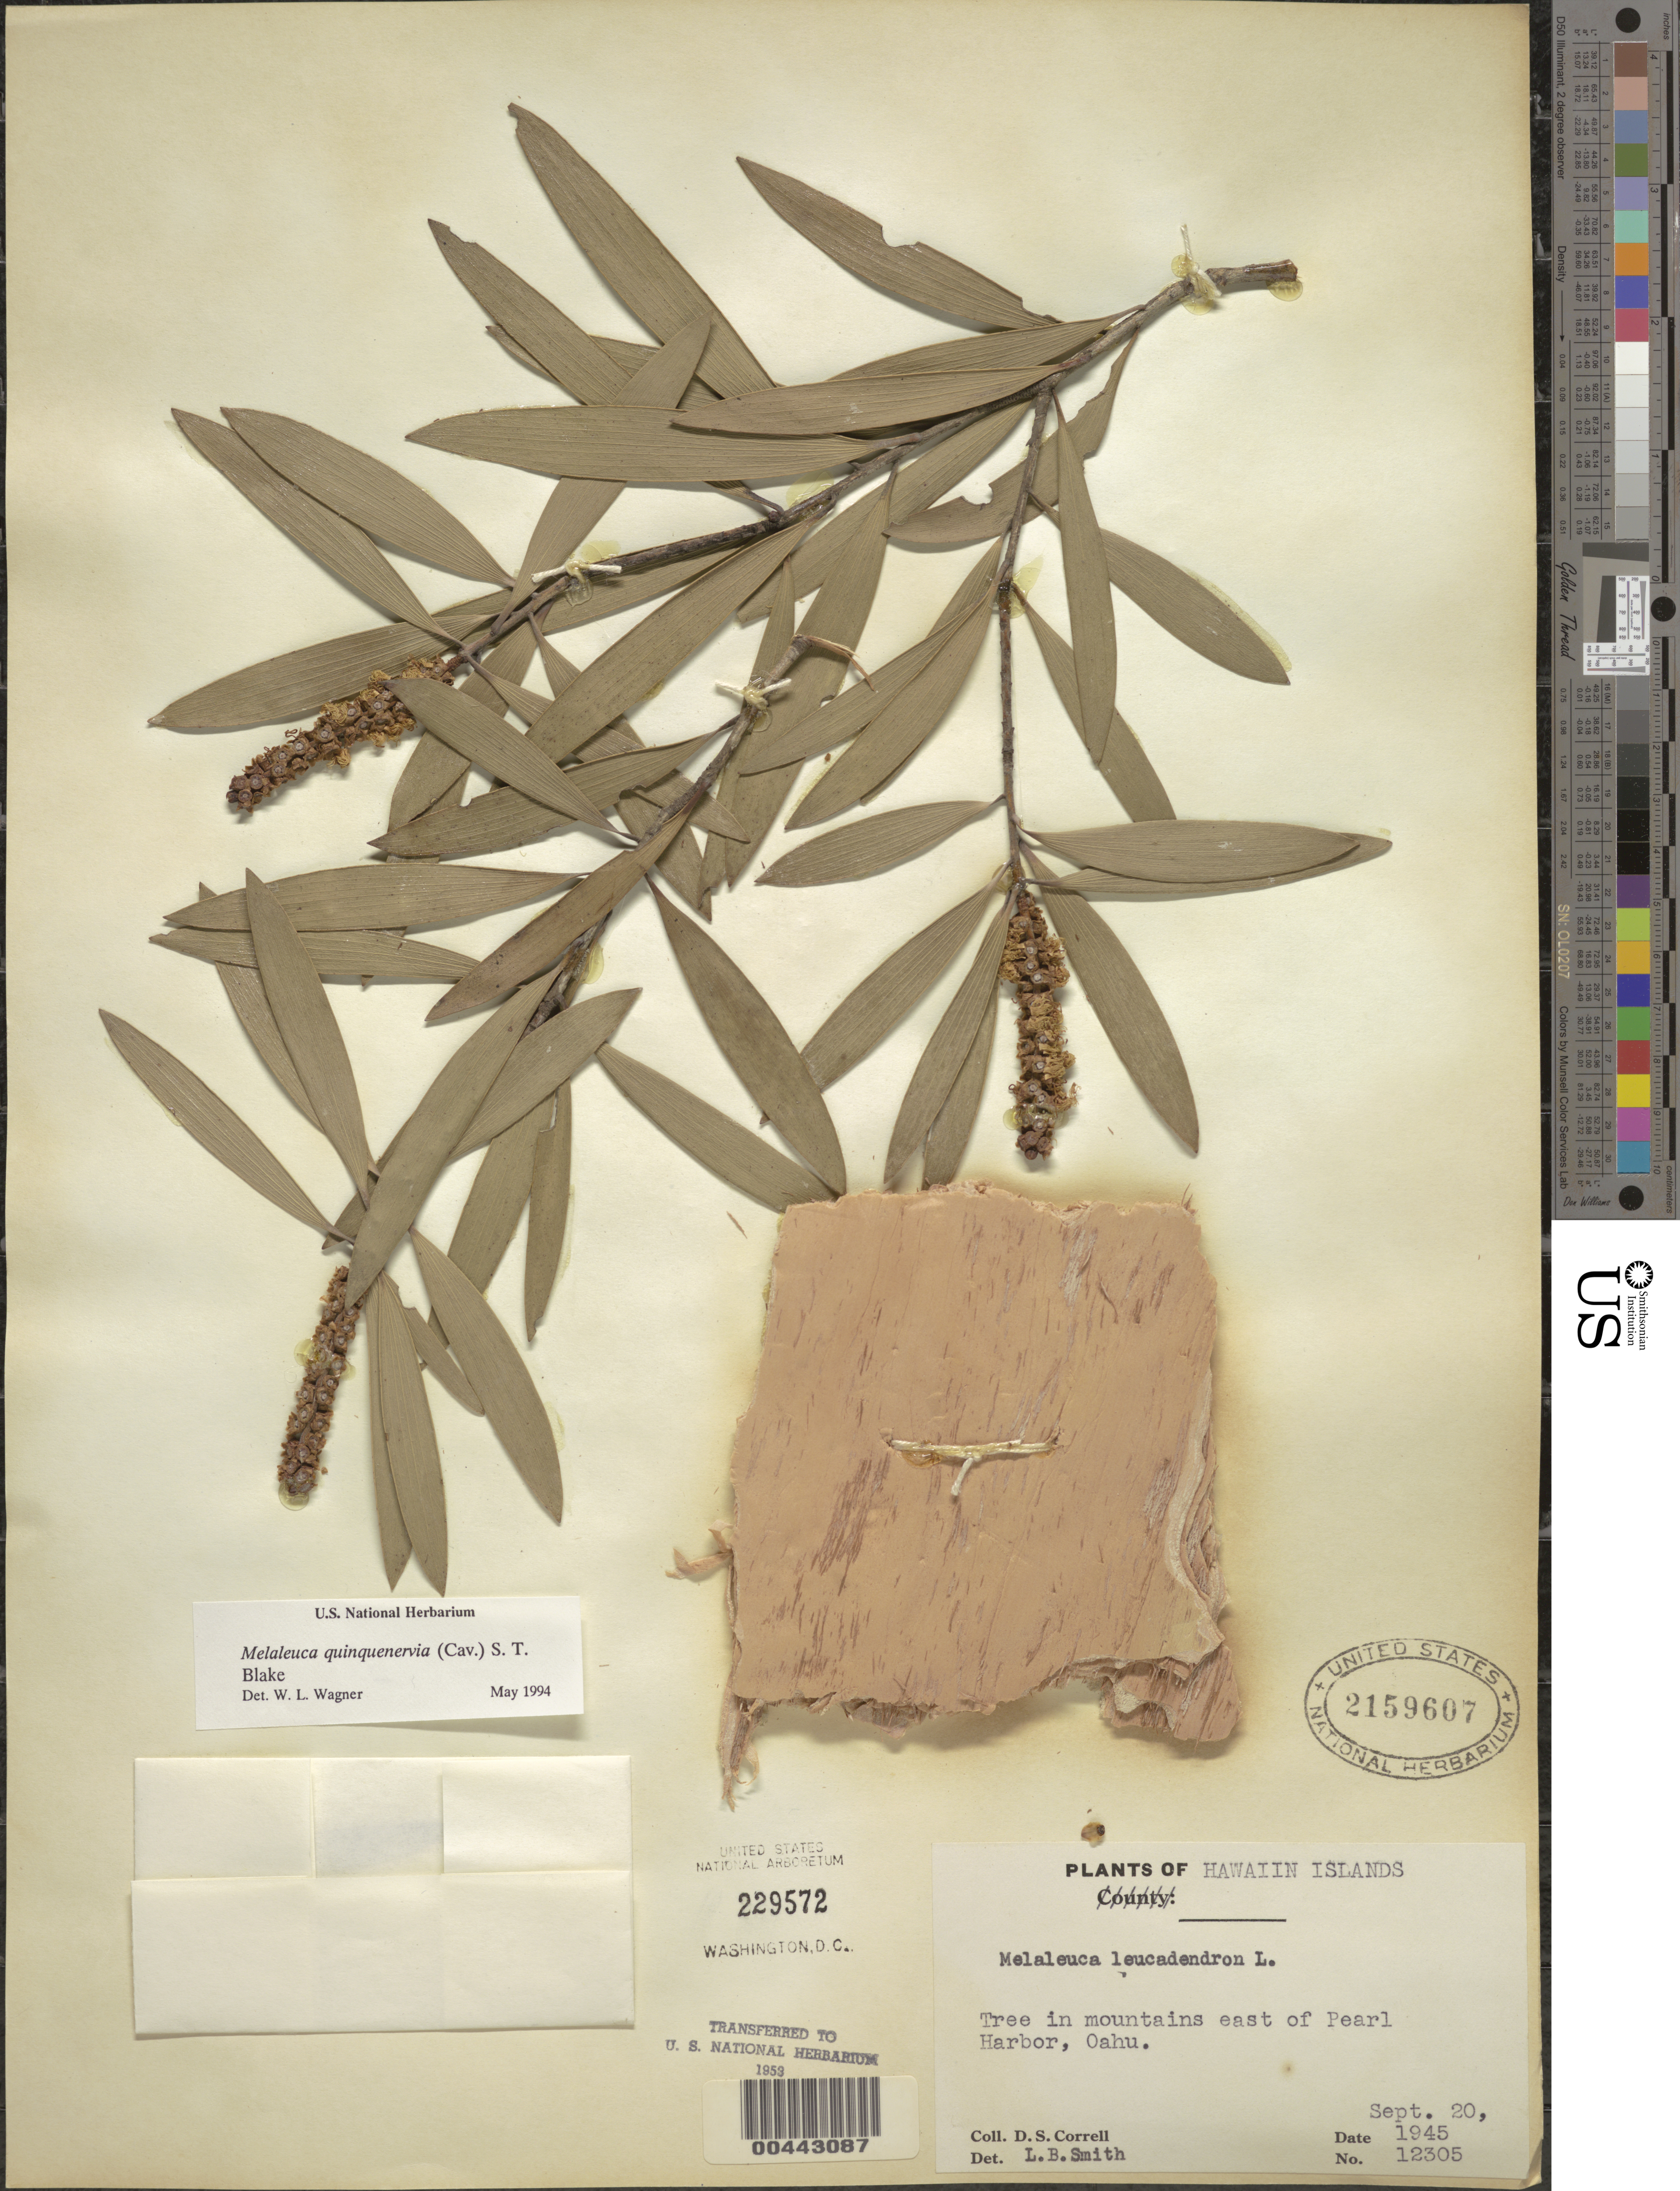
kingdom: Plantae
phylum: Tracheophyta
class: Magnoliopsida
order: Myrtales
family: Myrtaceae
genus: Melaleuca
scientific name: Melaleuca quinquenervia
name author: (Cav.) S.T. Blake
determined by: Wagner, W. L., (BOT), Smithsonian Institution - National Museum of Natural History (UNITED STATES)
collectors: D. S. Correll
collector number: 12305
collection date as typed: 20 Sep 1945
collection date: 1945-09-20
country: United States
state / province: Hawaii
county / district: Honolulu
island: Oahu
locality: In mountains E of Pearl Harbor.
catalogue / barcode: US 2159607